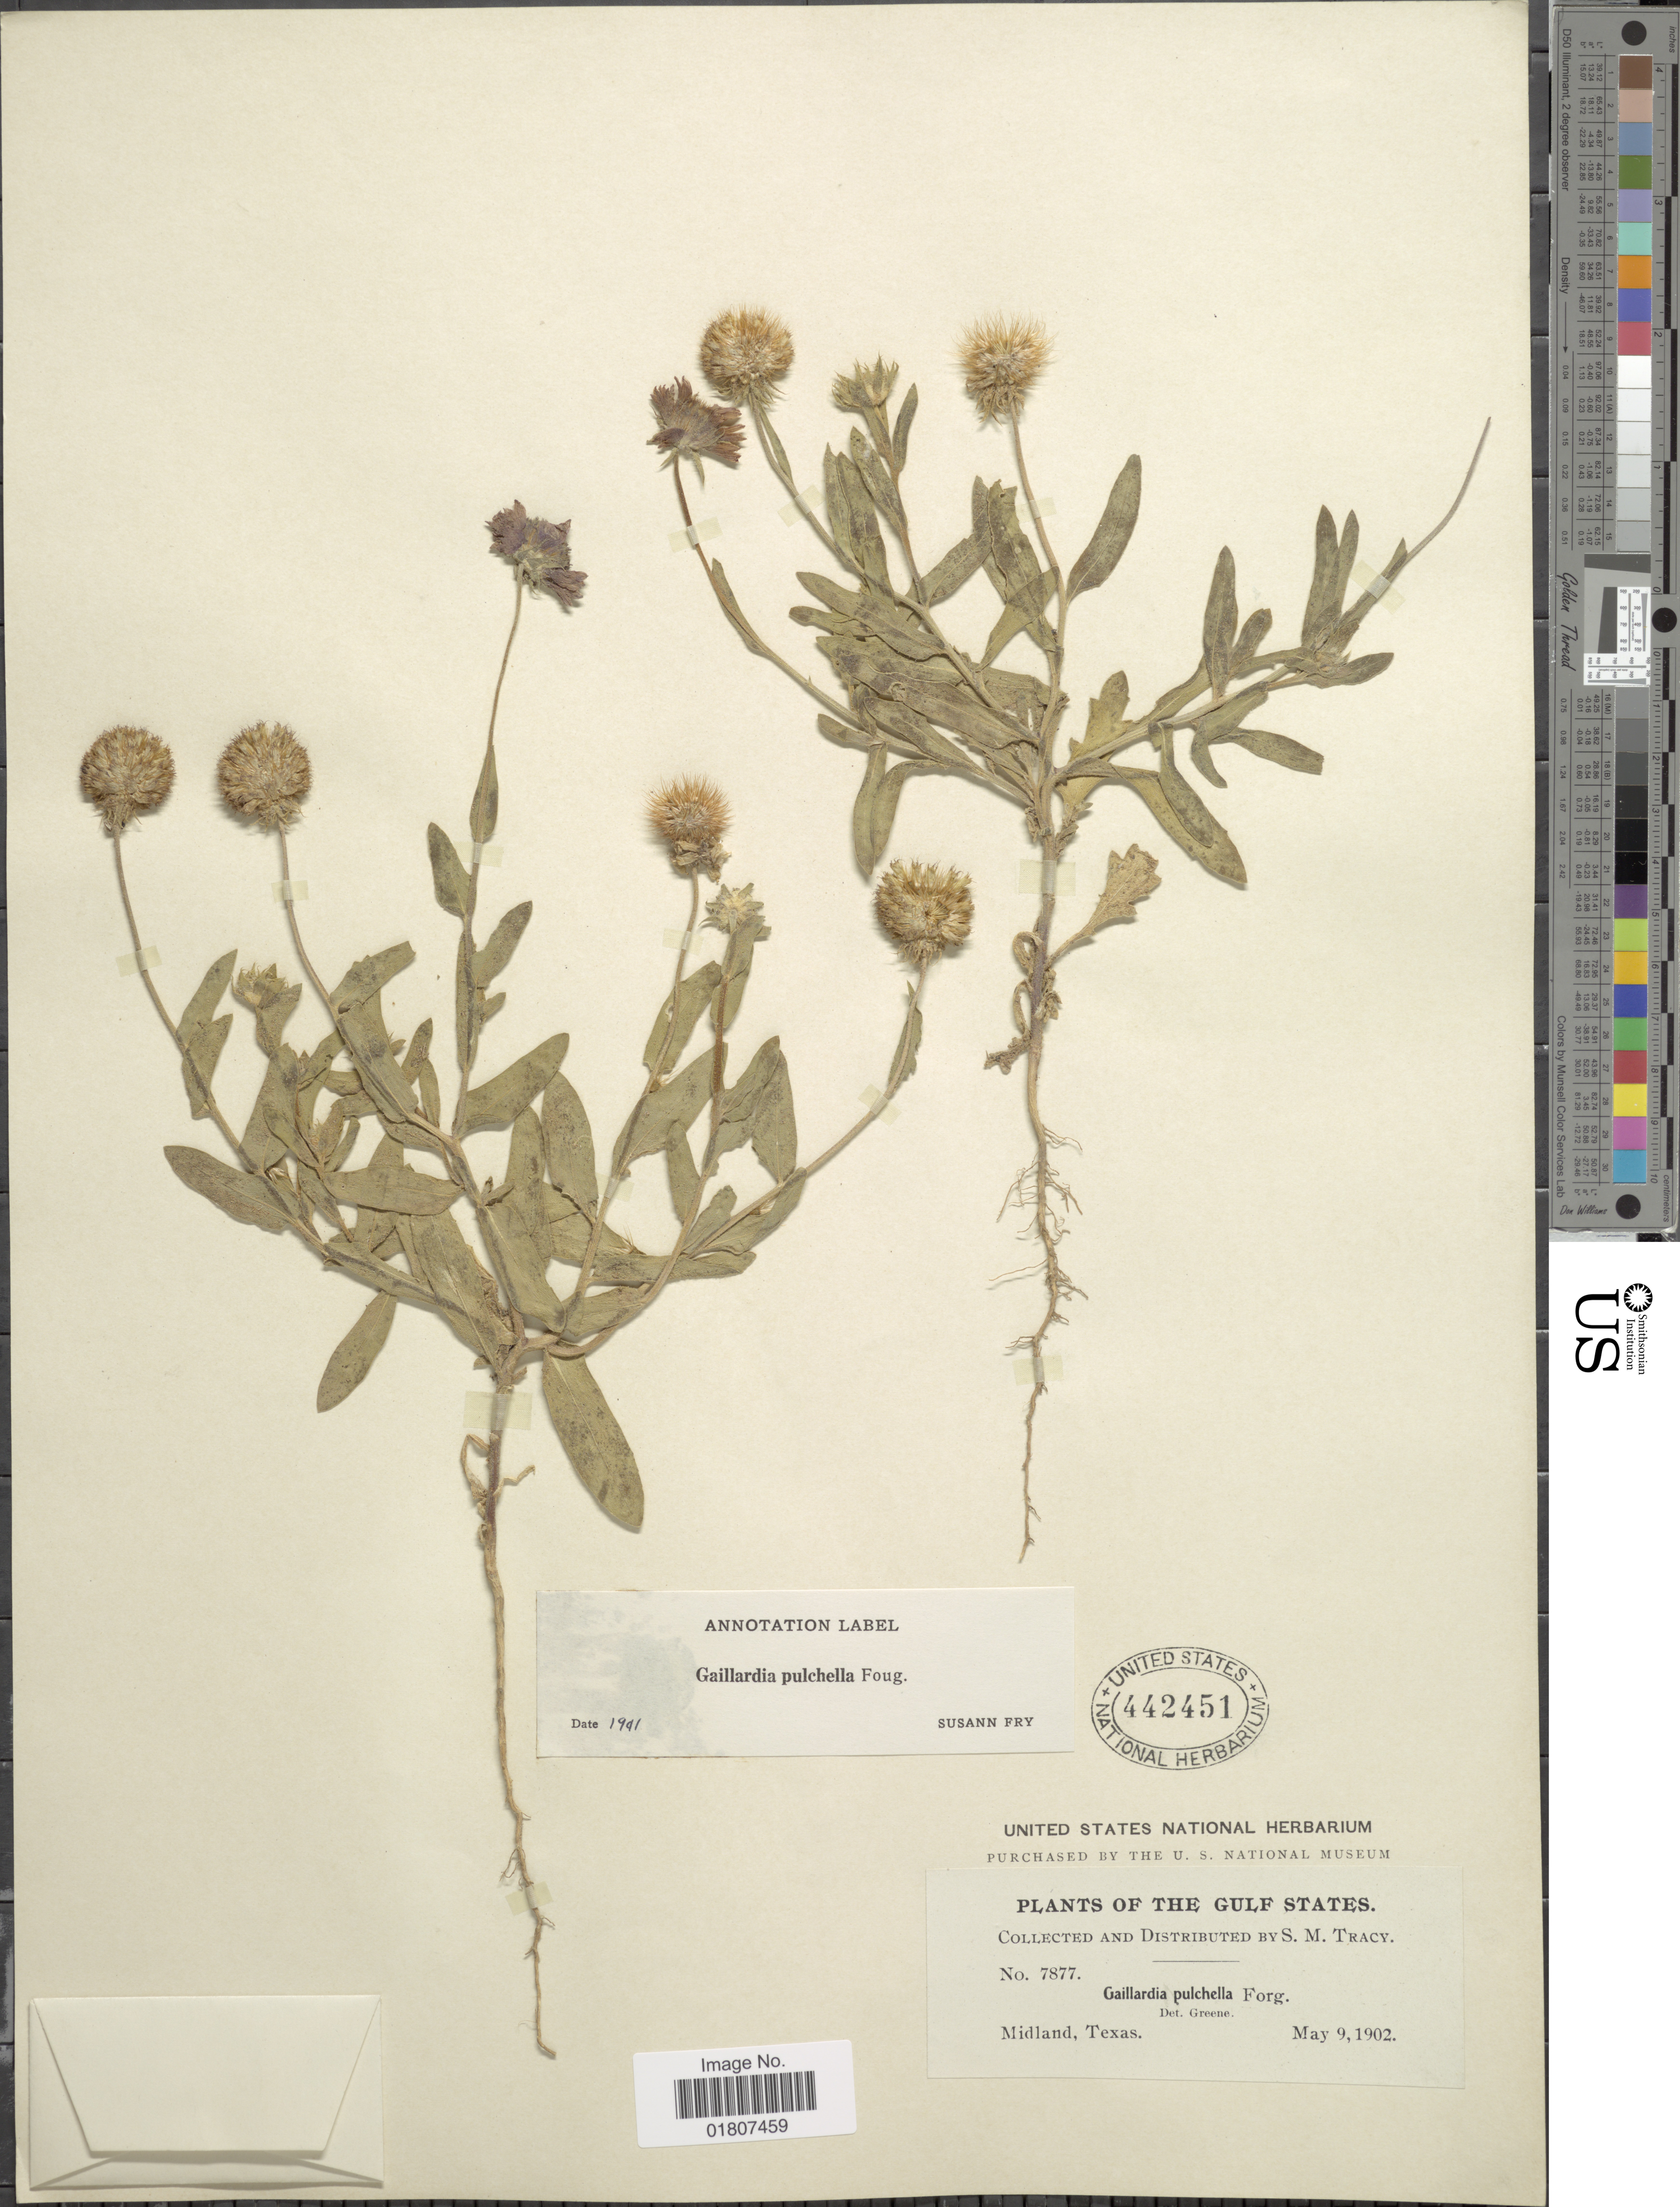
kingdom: Plantae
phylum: Tracheophyta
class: Magnoliopsida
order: Asterales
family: Asteraceae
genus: Gaillardia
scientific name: Gaillardia pulchella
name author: Foug.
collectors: S. M. Tracy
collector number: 7877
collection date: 1902-05-09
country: United States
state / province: Texas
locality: Midland. The Gulf States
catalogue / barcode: US 442451